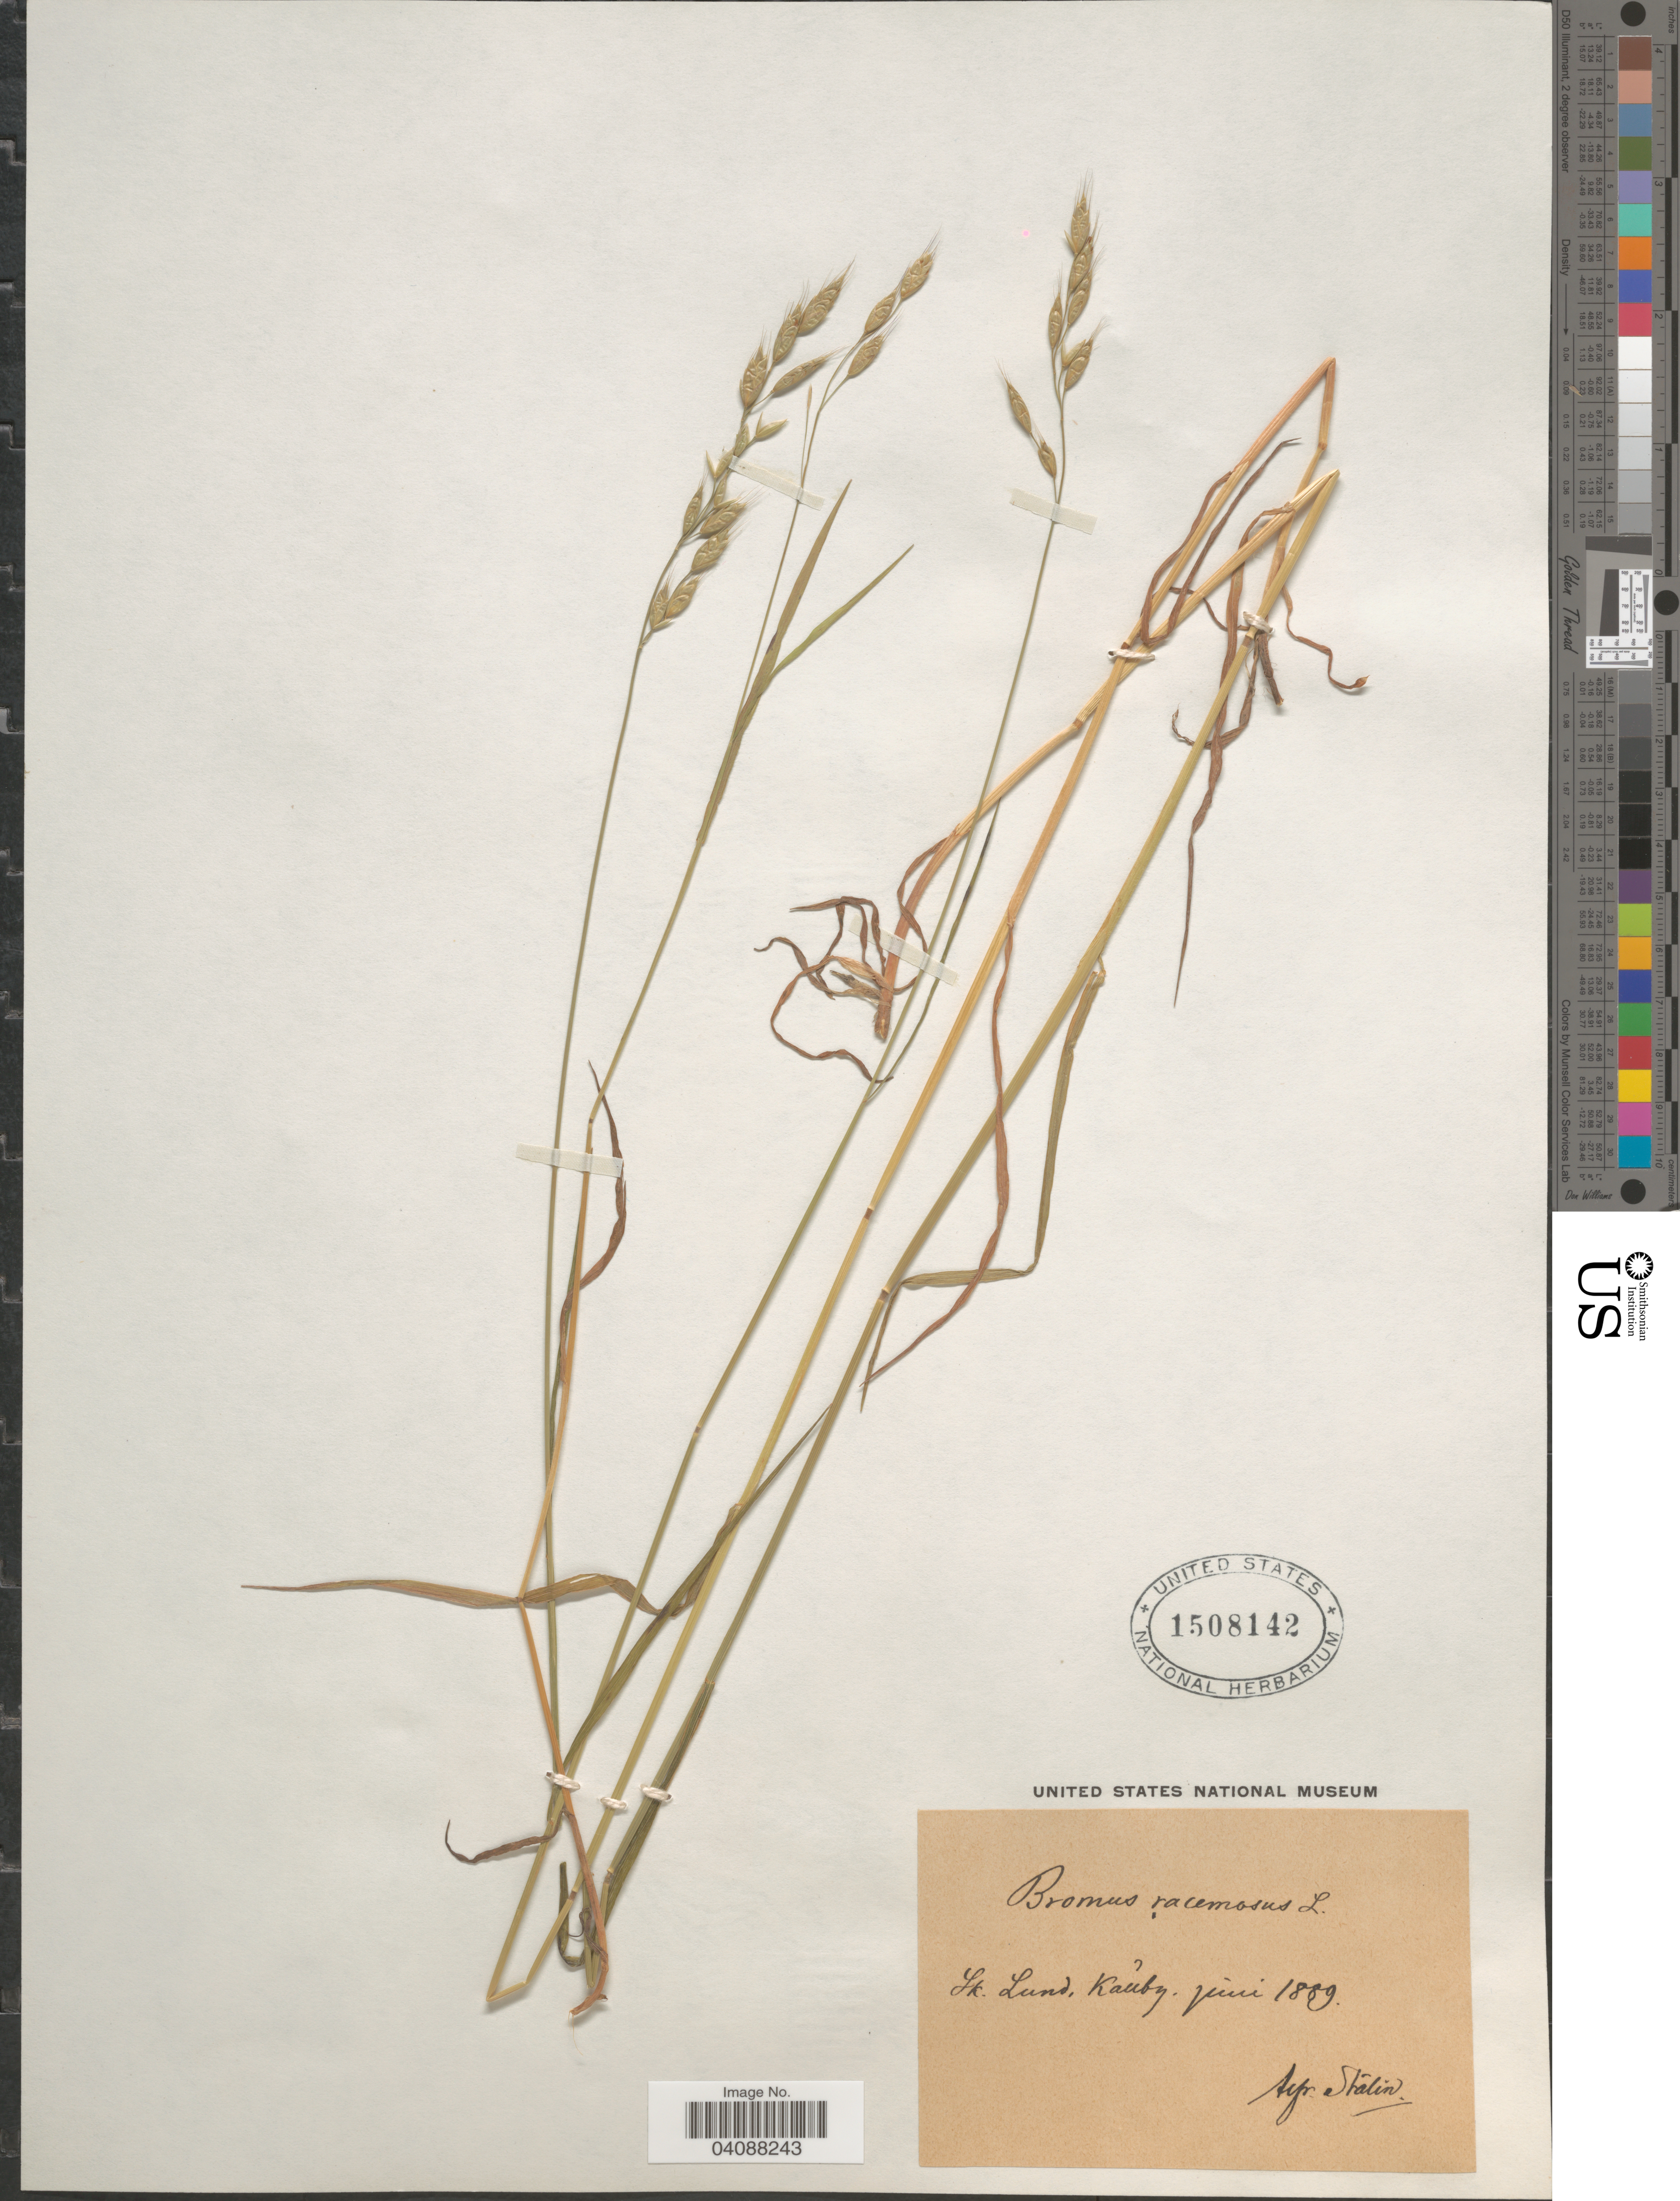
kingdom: Plantae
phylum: Tracheophyta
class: Liliopsida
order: Poales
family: Poaceae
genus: Bromus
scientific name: Bromus racemosus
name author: L.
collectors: Stalin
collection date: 1889-06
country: Sweden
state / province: Skåne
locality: Sk. Lund, Kãllby.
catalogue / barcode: US 1508142